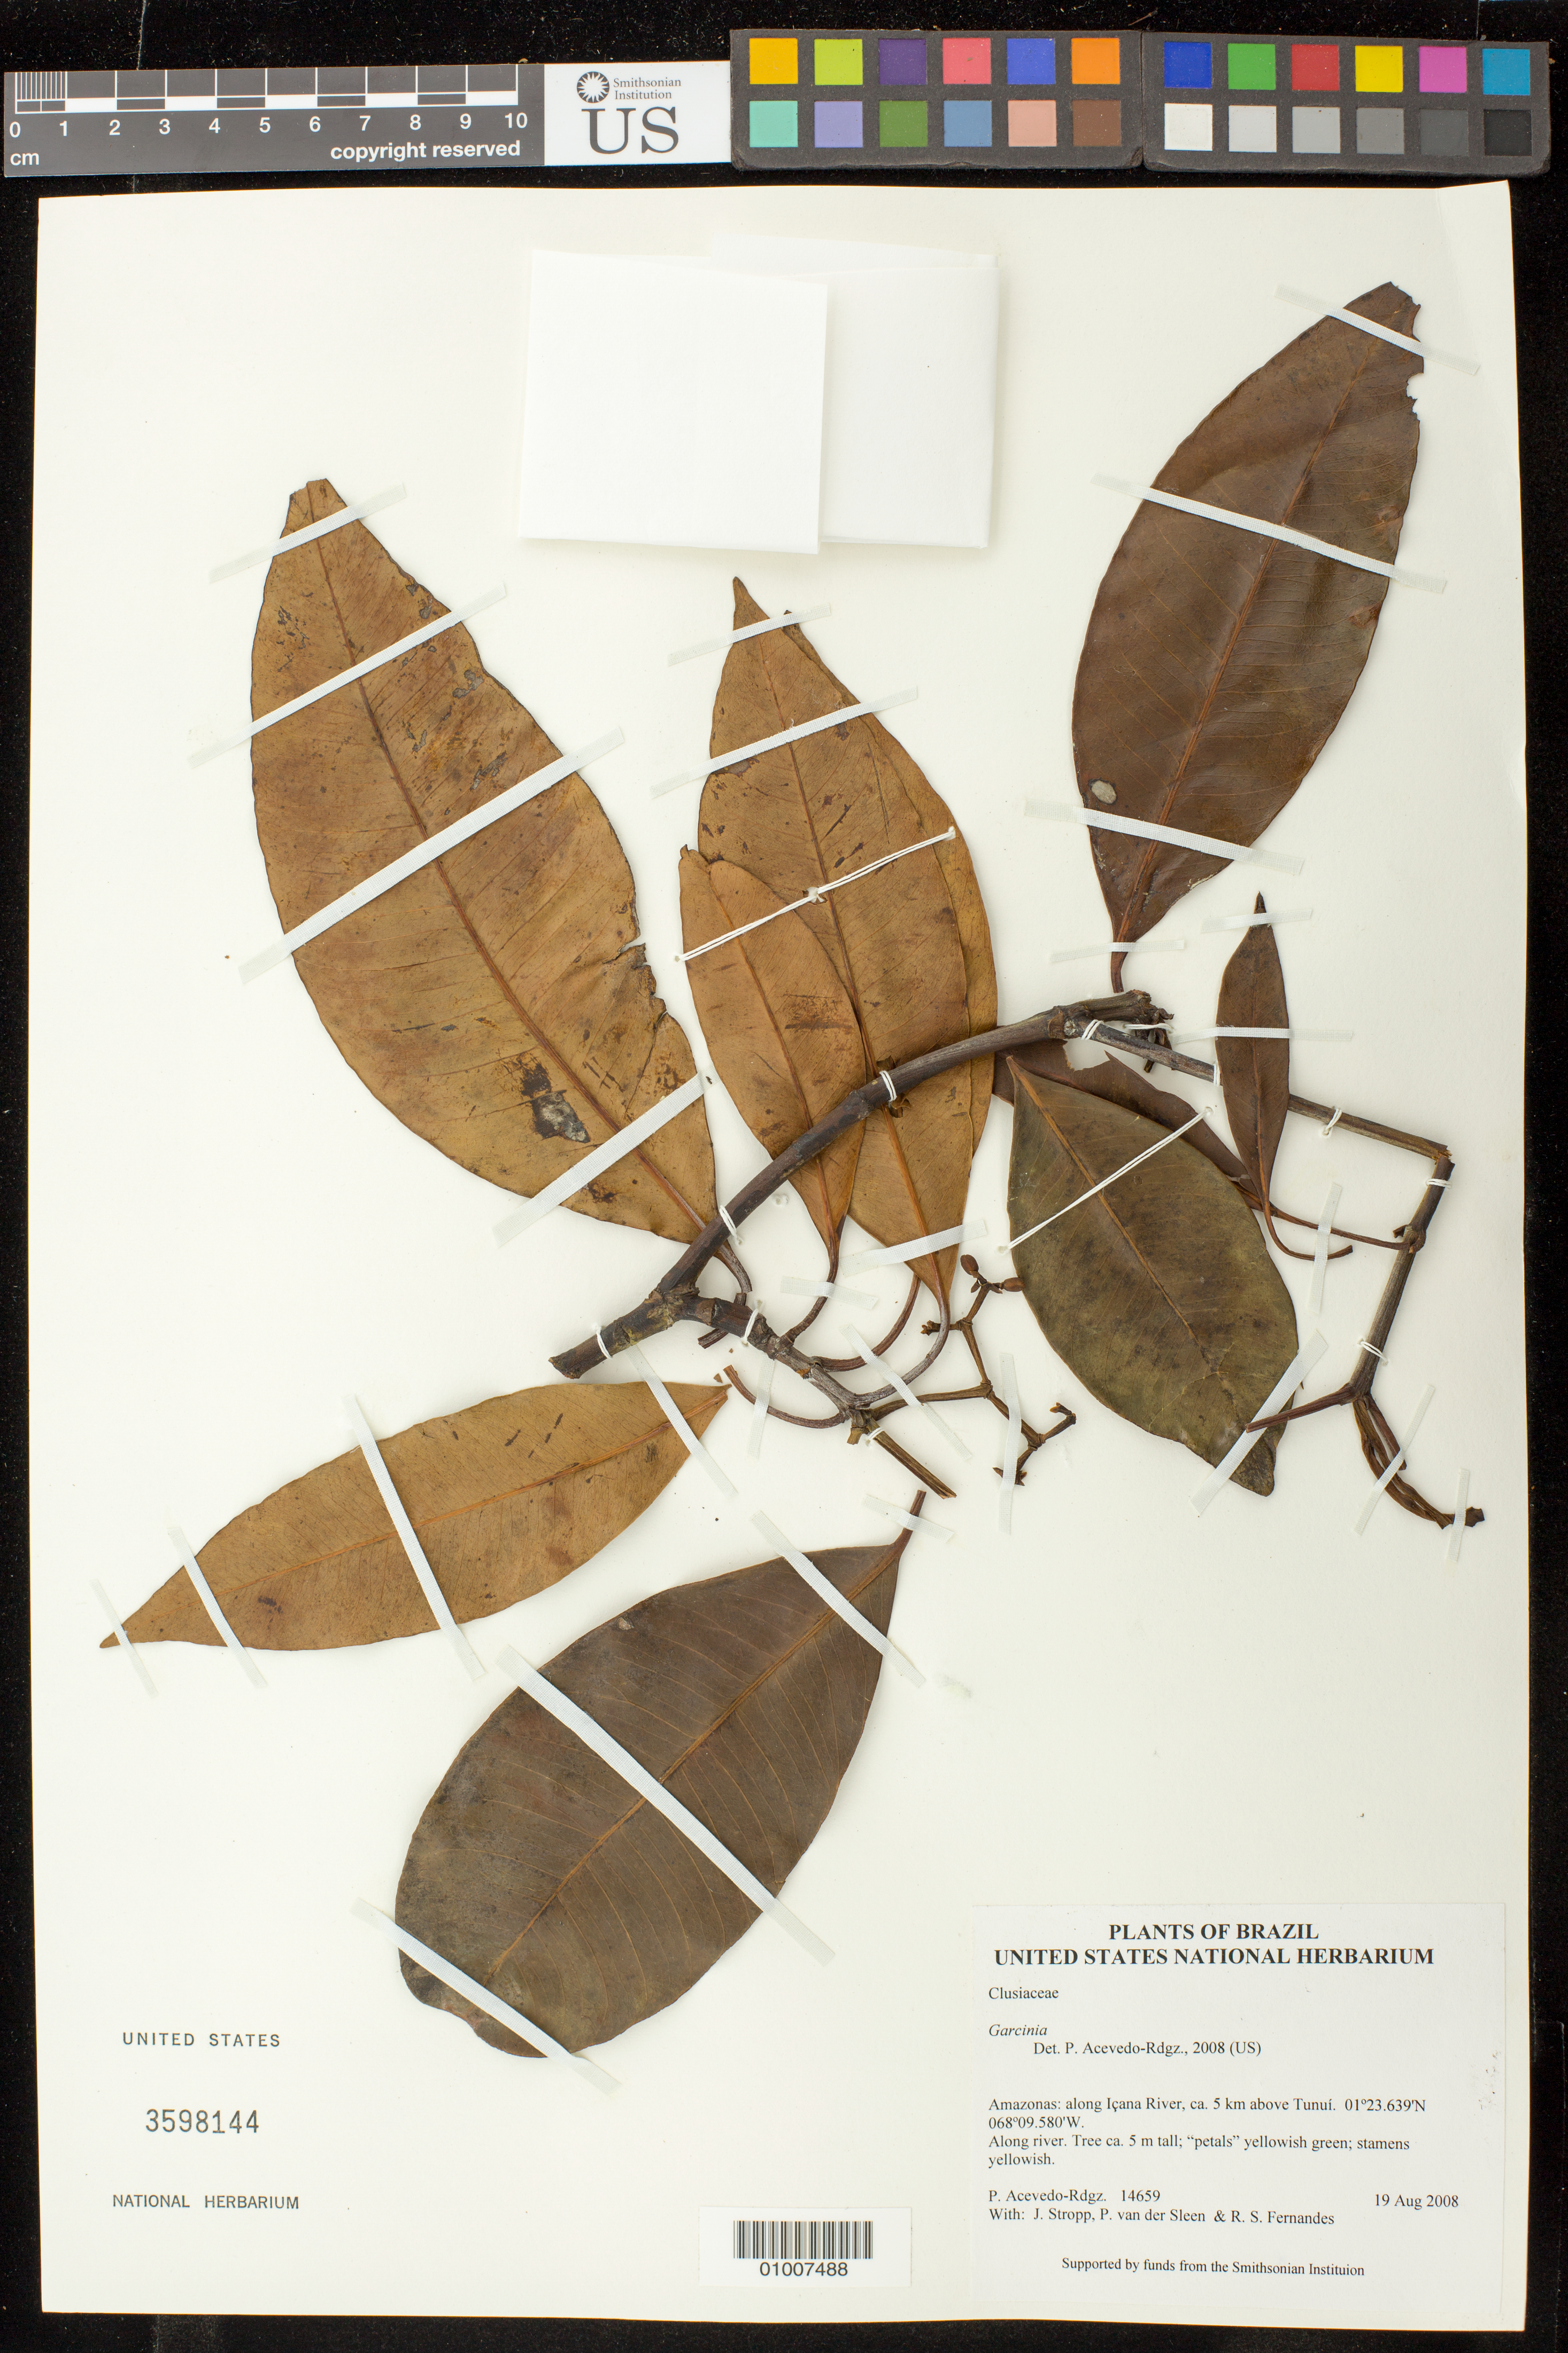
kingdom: Plantae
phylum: Tracheophyta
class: Magnoliopsida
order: Malpighiales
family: Clusiaceae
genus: Garcinia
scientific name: Garcinia sp.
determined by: Acevedo-Rodríguez, P., (BOT), Smithsonian Institution - National Museum of Natural History (UNITED STATES)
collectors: P. Acevedo-Rodr., J. Stropp, P. van der Sleen & R. Fernandes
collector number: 14659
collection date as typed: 19 Aug 2008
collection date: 2008-08-19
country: Brazil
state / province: Amazonas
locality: Amazonas: along Içana River, ca. 5 km above Tunuí.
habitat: Along river.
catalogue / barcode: US 3598144